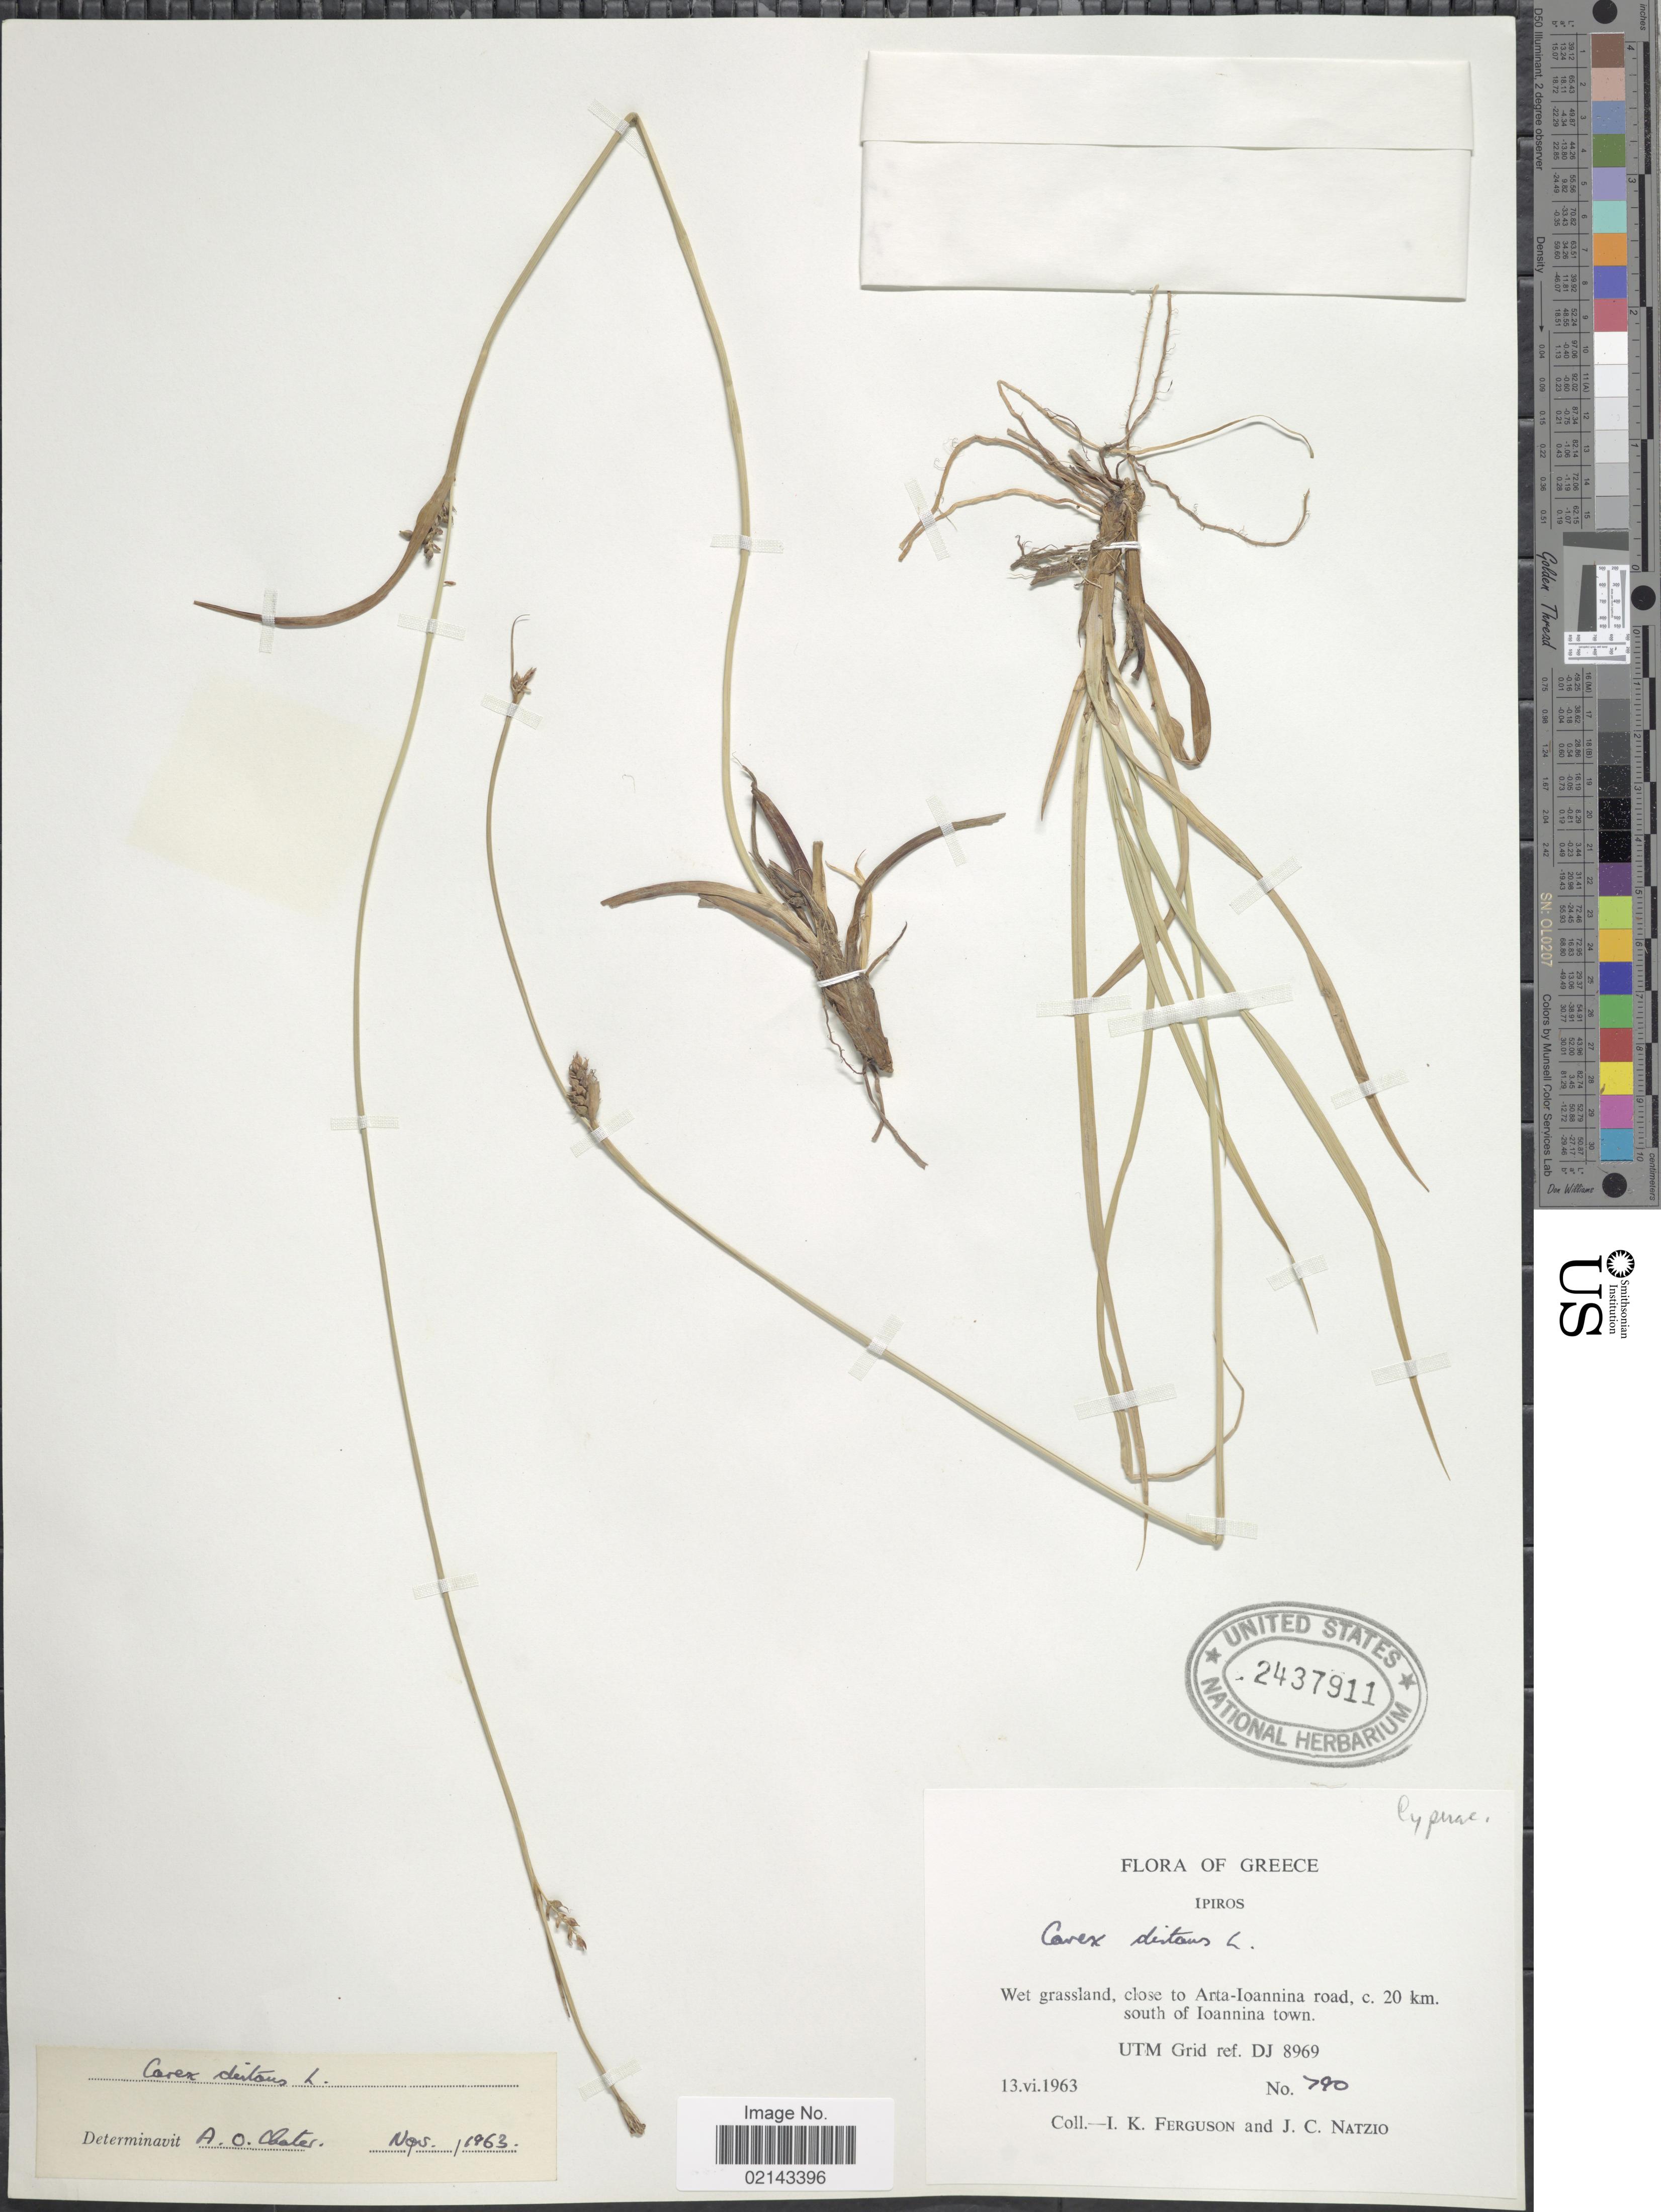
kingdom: Plantae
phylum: Tracheophyta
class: Liliopsida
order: Poales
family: Cyperaceae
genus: Carex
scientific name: Carex distans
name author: L.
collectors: I. K. Ferguson & J. Natzio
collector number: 90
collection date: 1963-06-13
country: Greece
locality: Ipiros, Wet grassland, close to Arta-Ioannina road, c. 20 km. south of Ioannina town, UTM Grid ref. DJ 8969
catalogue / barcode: US 2437911